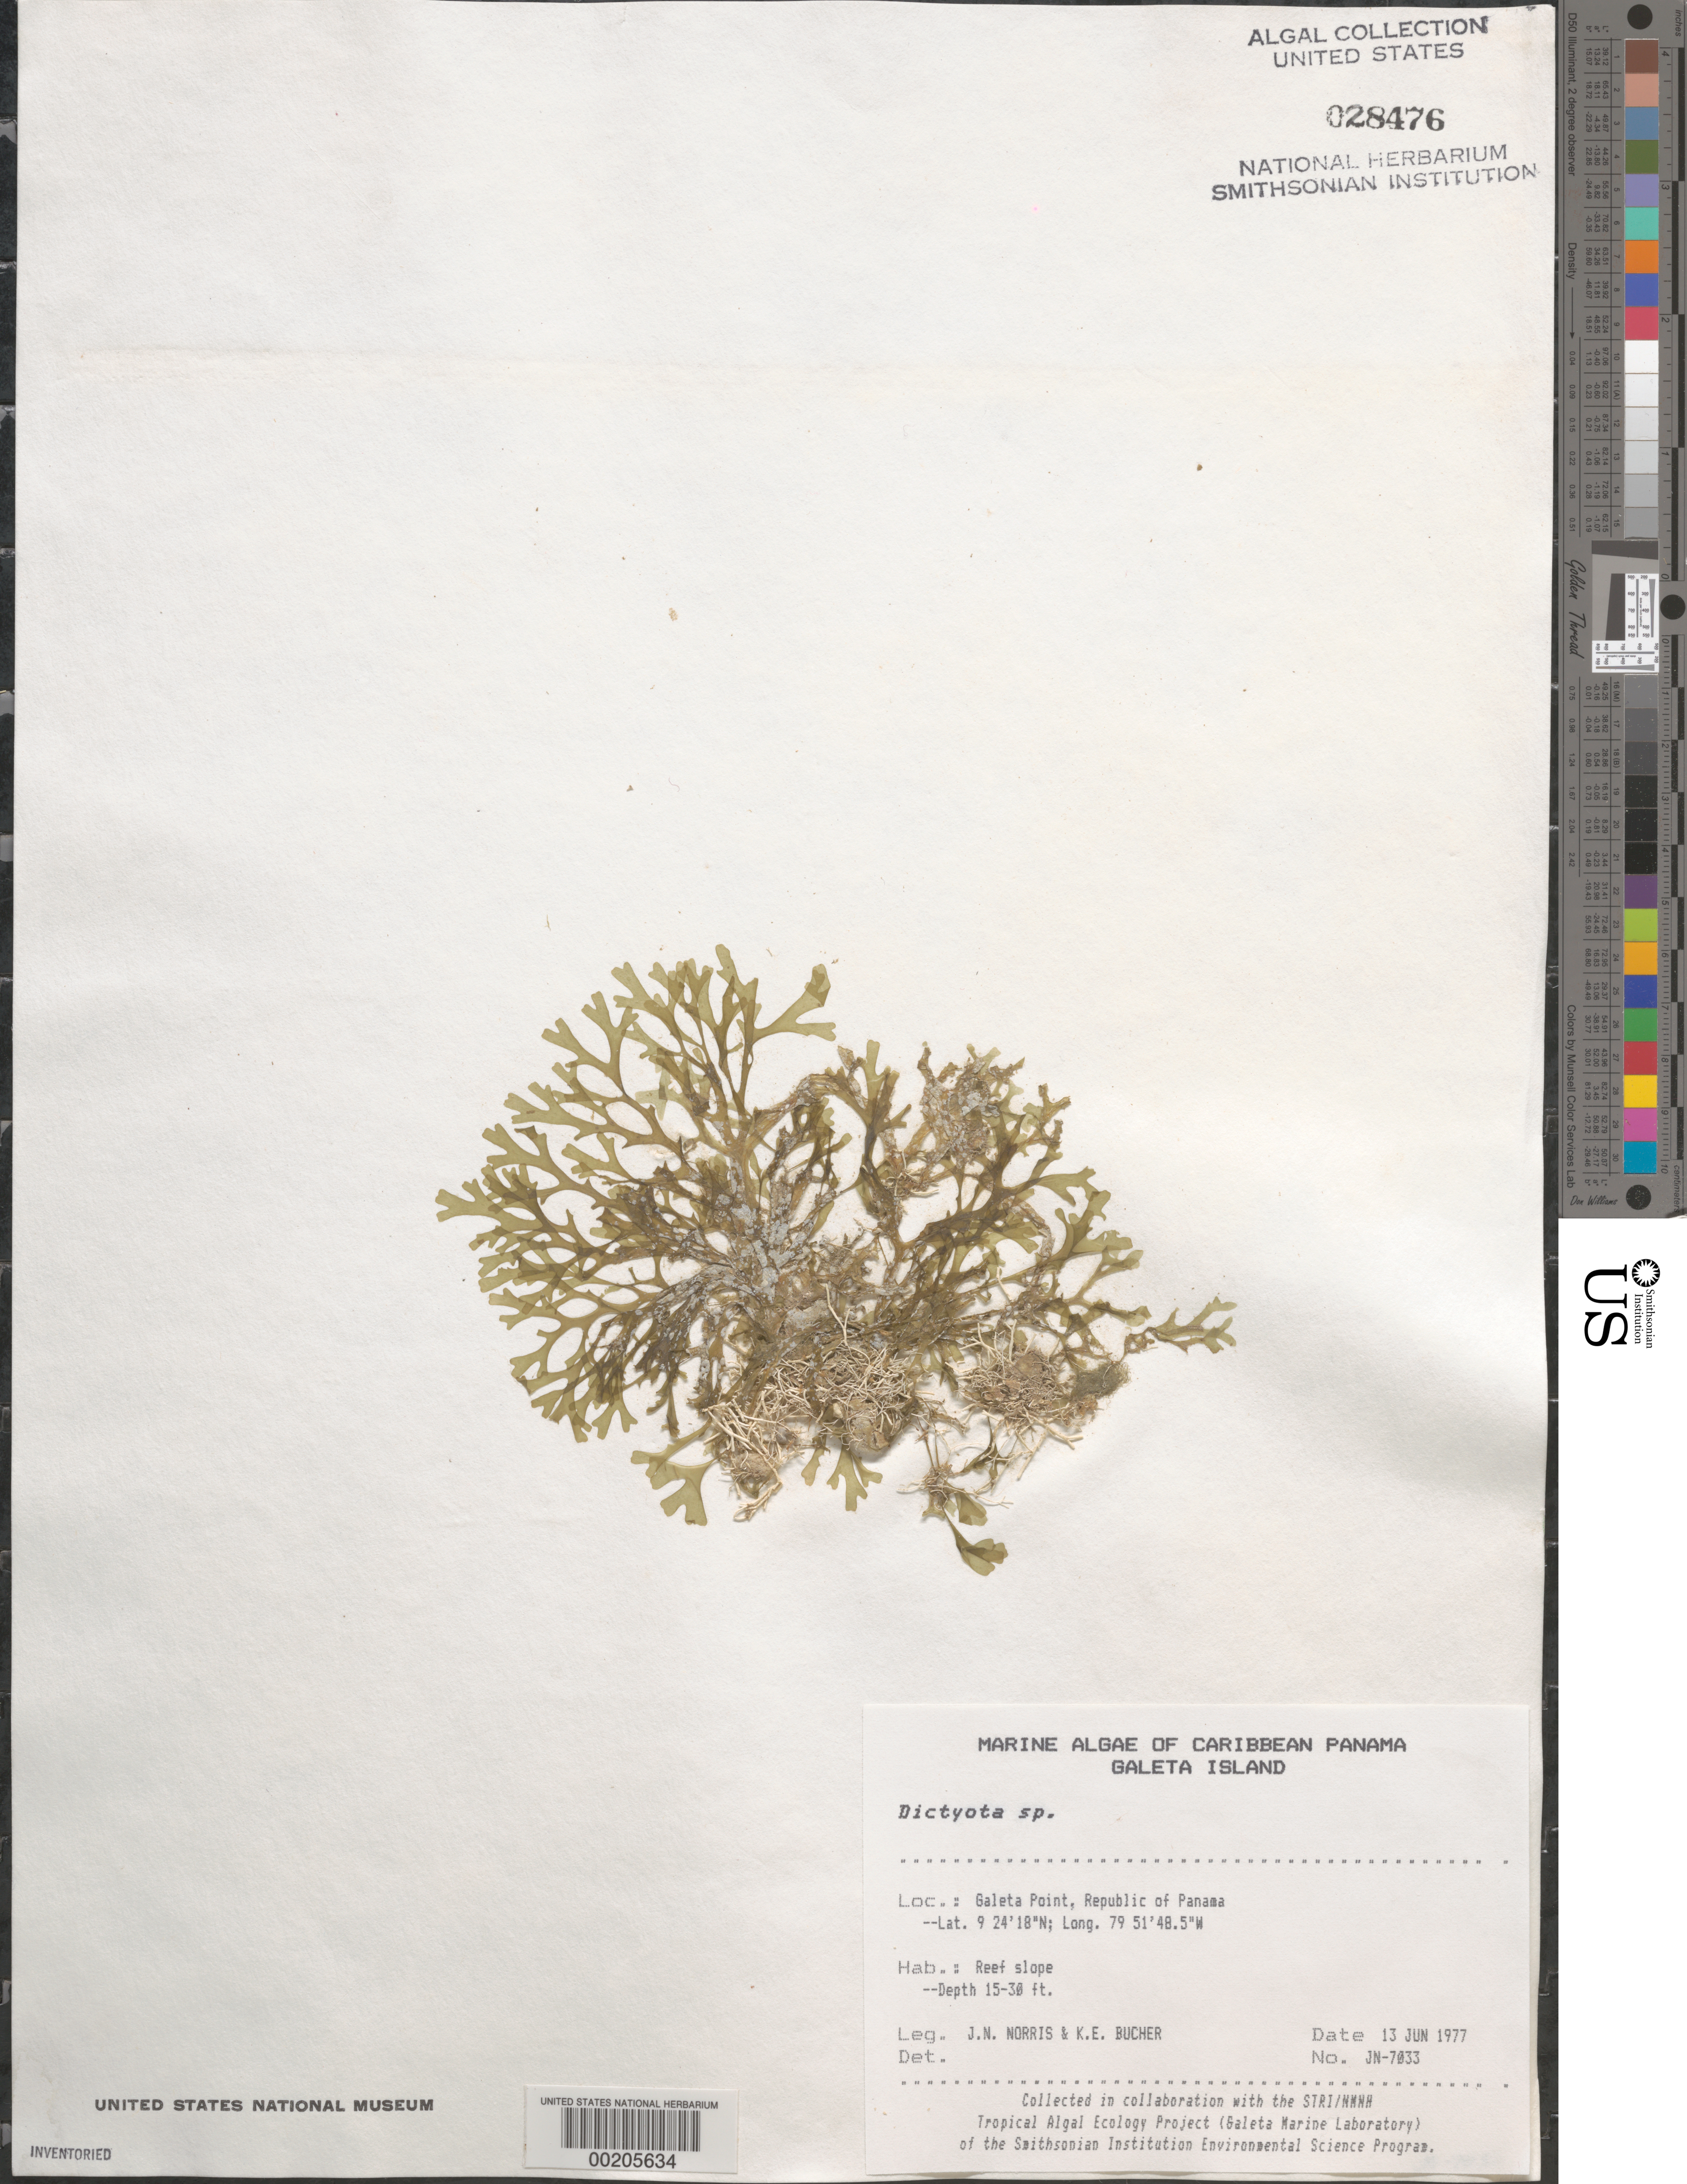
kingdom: Chromista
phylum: Ochrophyta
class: Phaeophyceae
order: Dictyotales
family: Dictyotaceae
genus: Dictyota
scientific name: Dictyota sp.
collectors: J. N. Norris & K. E. Bucher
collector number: JN-7033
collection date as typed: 13 Jun 1977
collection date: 1977-06-13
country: Panama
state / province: Colón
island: Galeta Island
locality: Galeta Point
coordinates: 9 24' 18" N, 79 51' 48.5" W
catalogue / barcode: US 28476